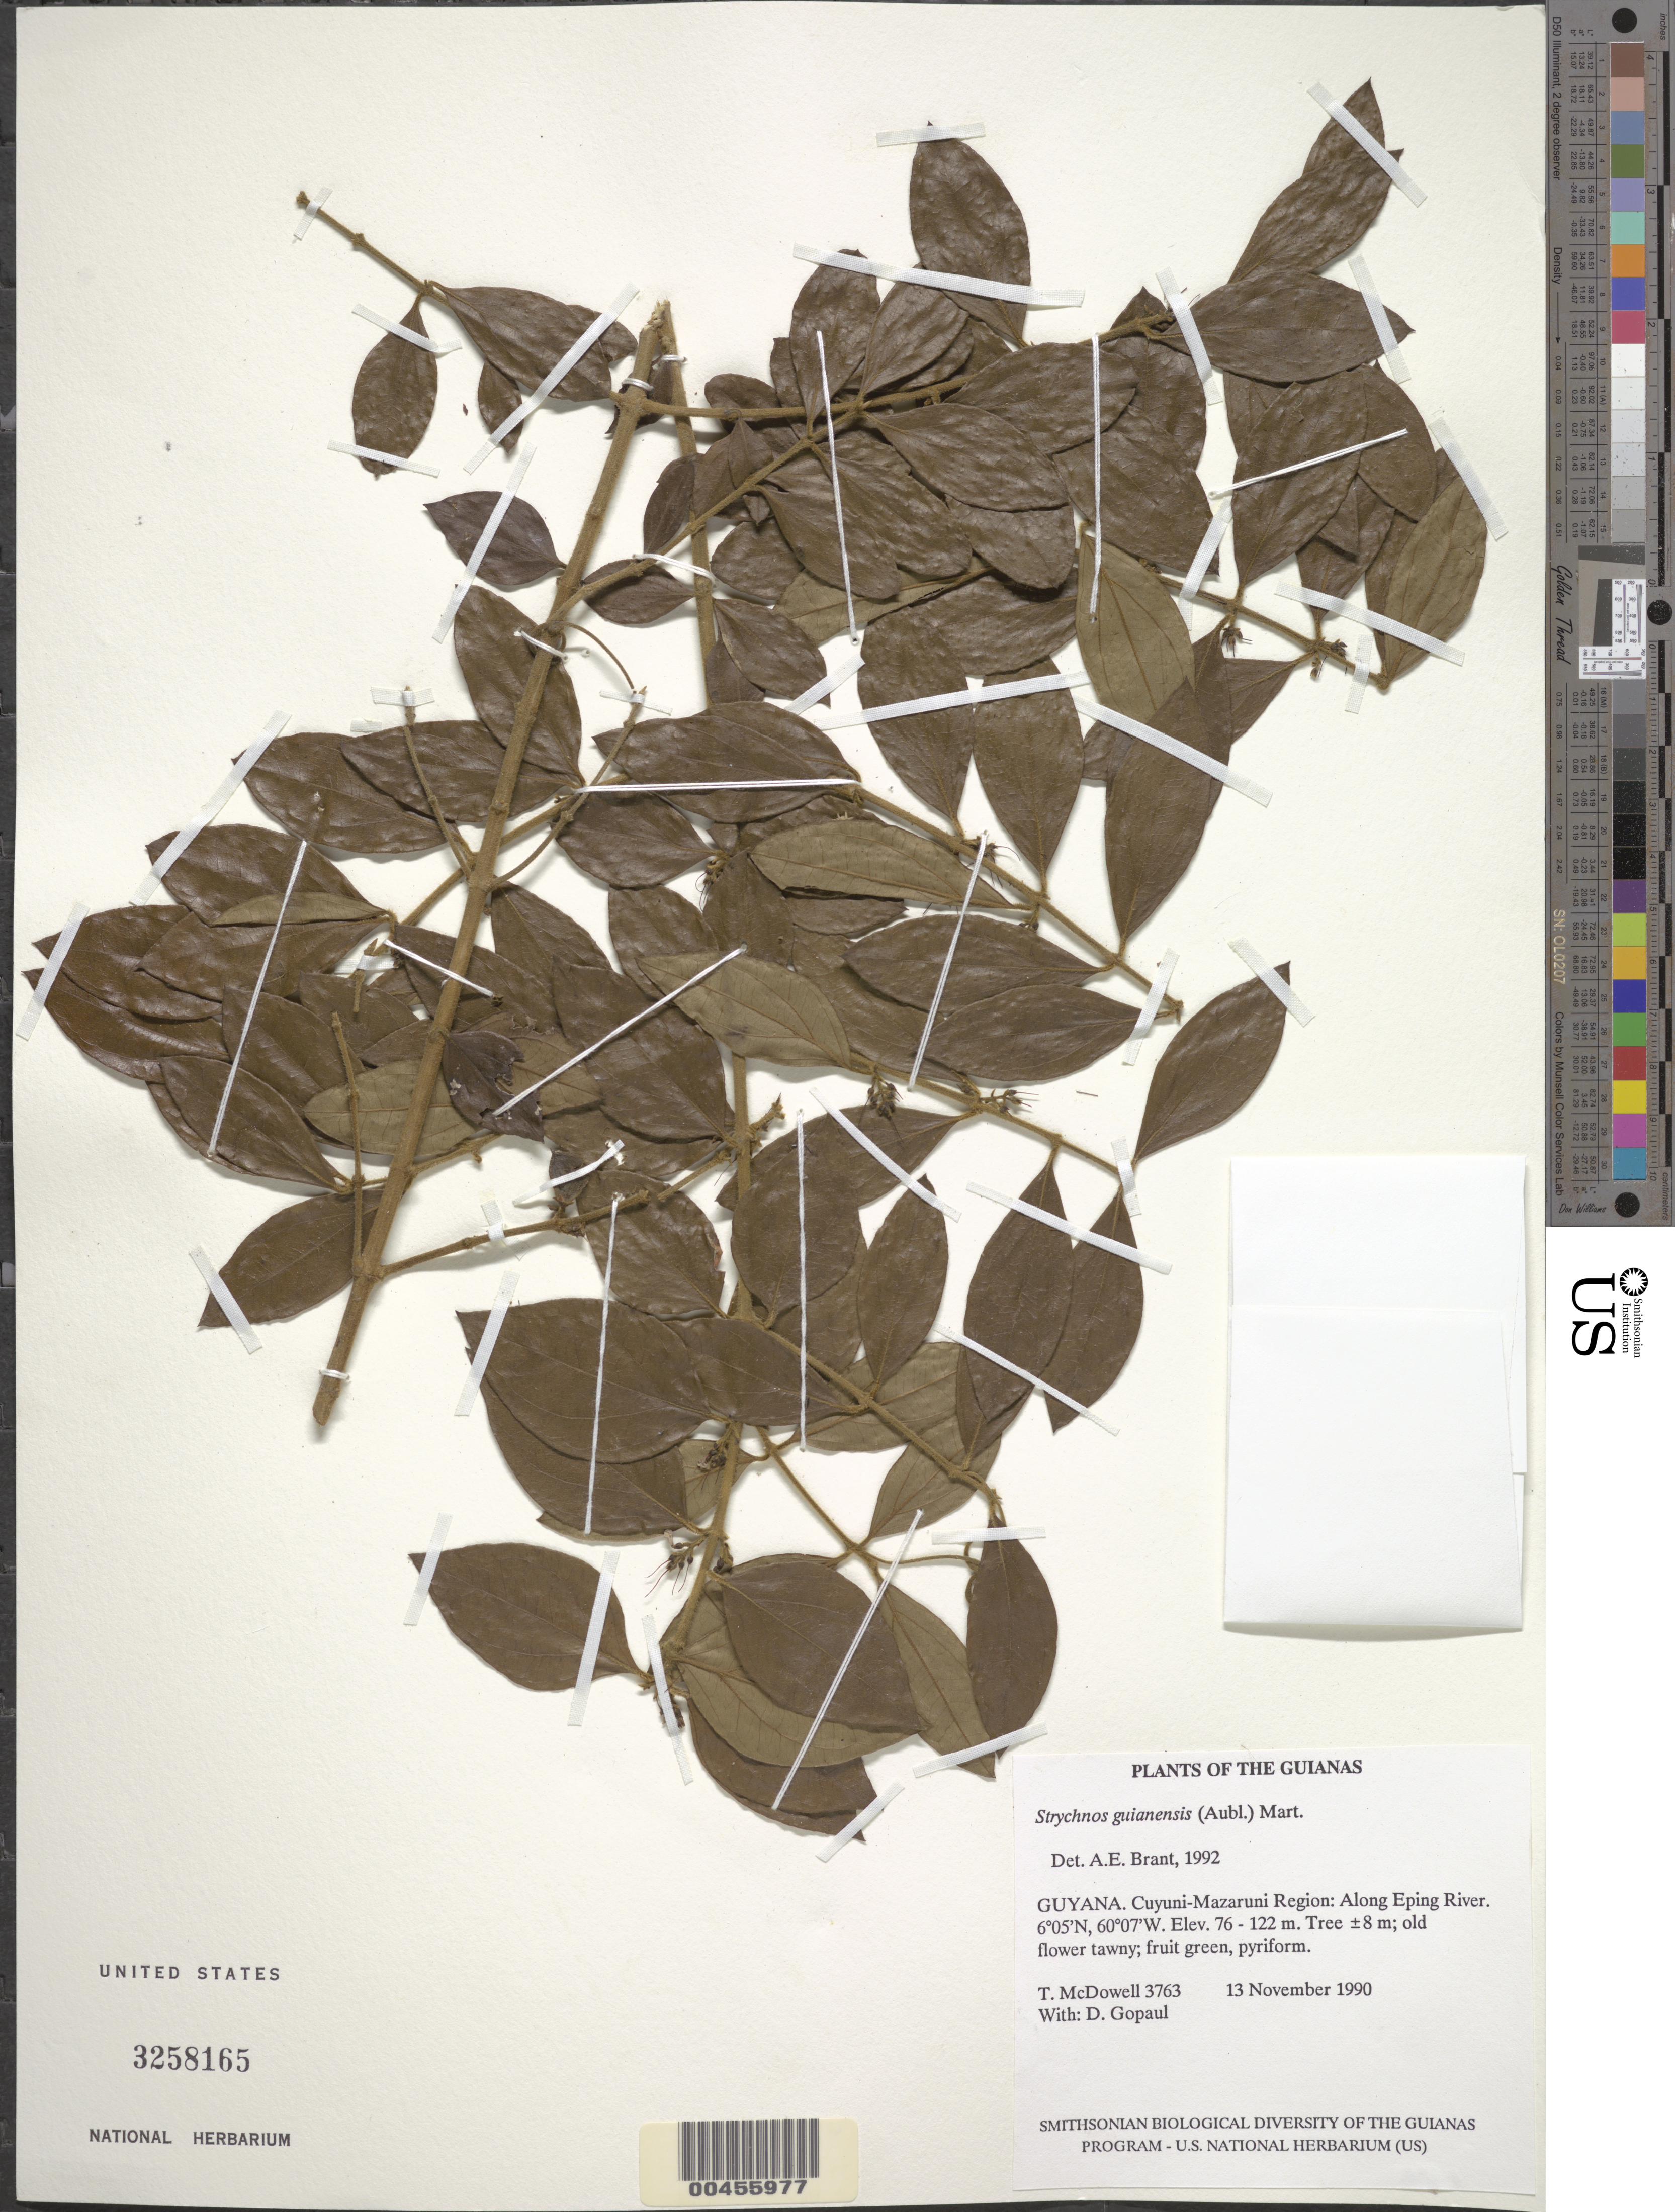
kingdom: Plantae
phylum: Tracheophyta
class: Magnoliopsida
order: Gentianales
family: Loganiaceae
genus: Strychnos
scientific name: Strychnos guianensis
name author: (Aubl.) Mart.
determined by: Brant, A. E.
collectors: T. McDowell & D. Gopaul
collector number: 3763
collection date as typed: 13 November 1990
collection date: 1990-11-13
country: Guyana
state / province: Cuyuni-Mazaruni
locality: At edge of clearing, Golden Star Resources camp, Eping River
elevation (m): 76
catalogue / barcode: US 3258165